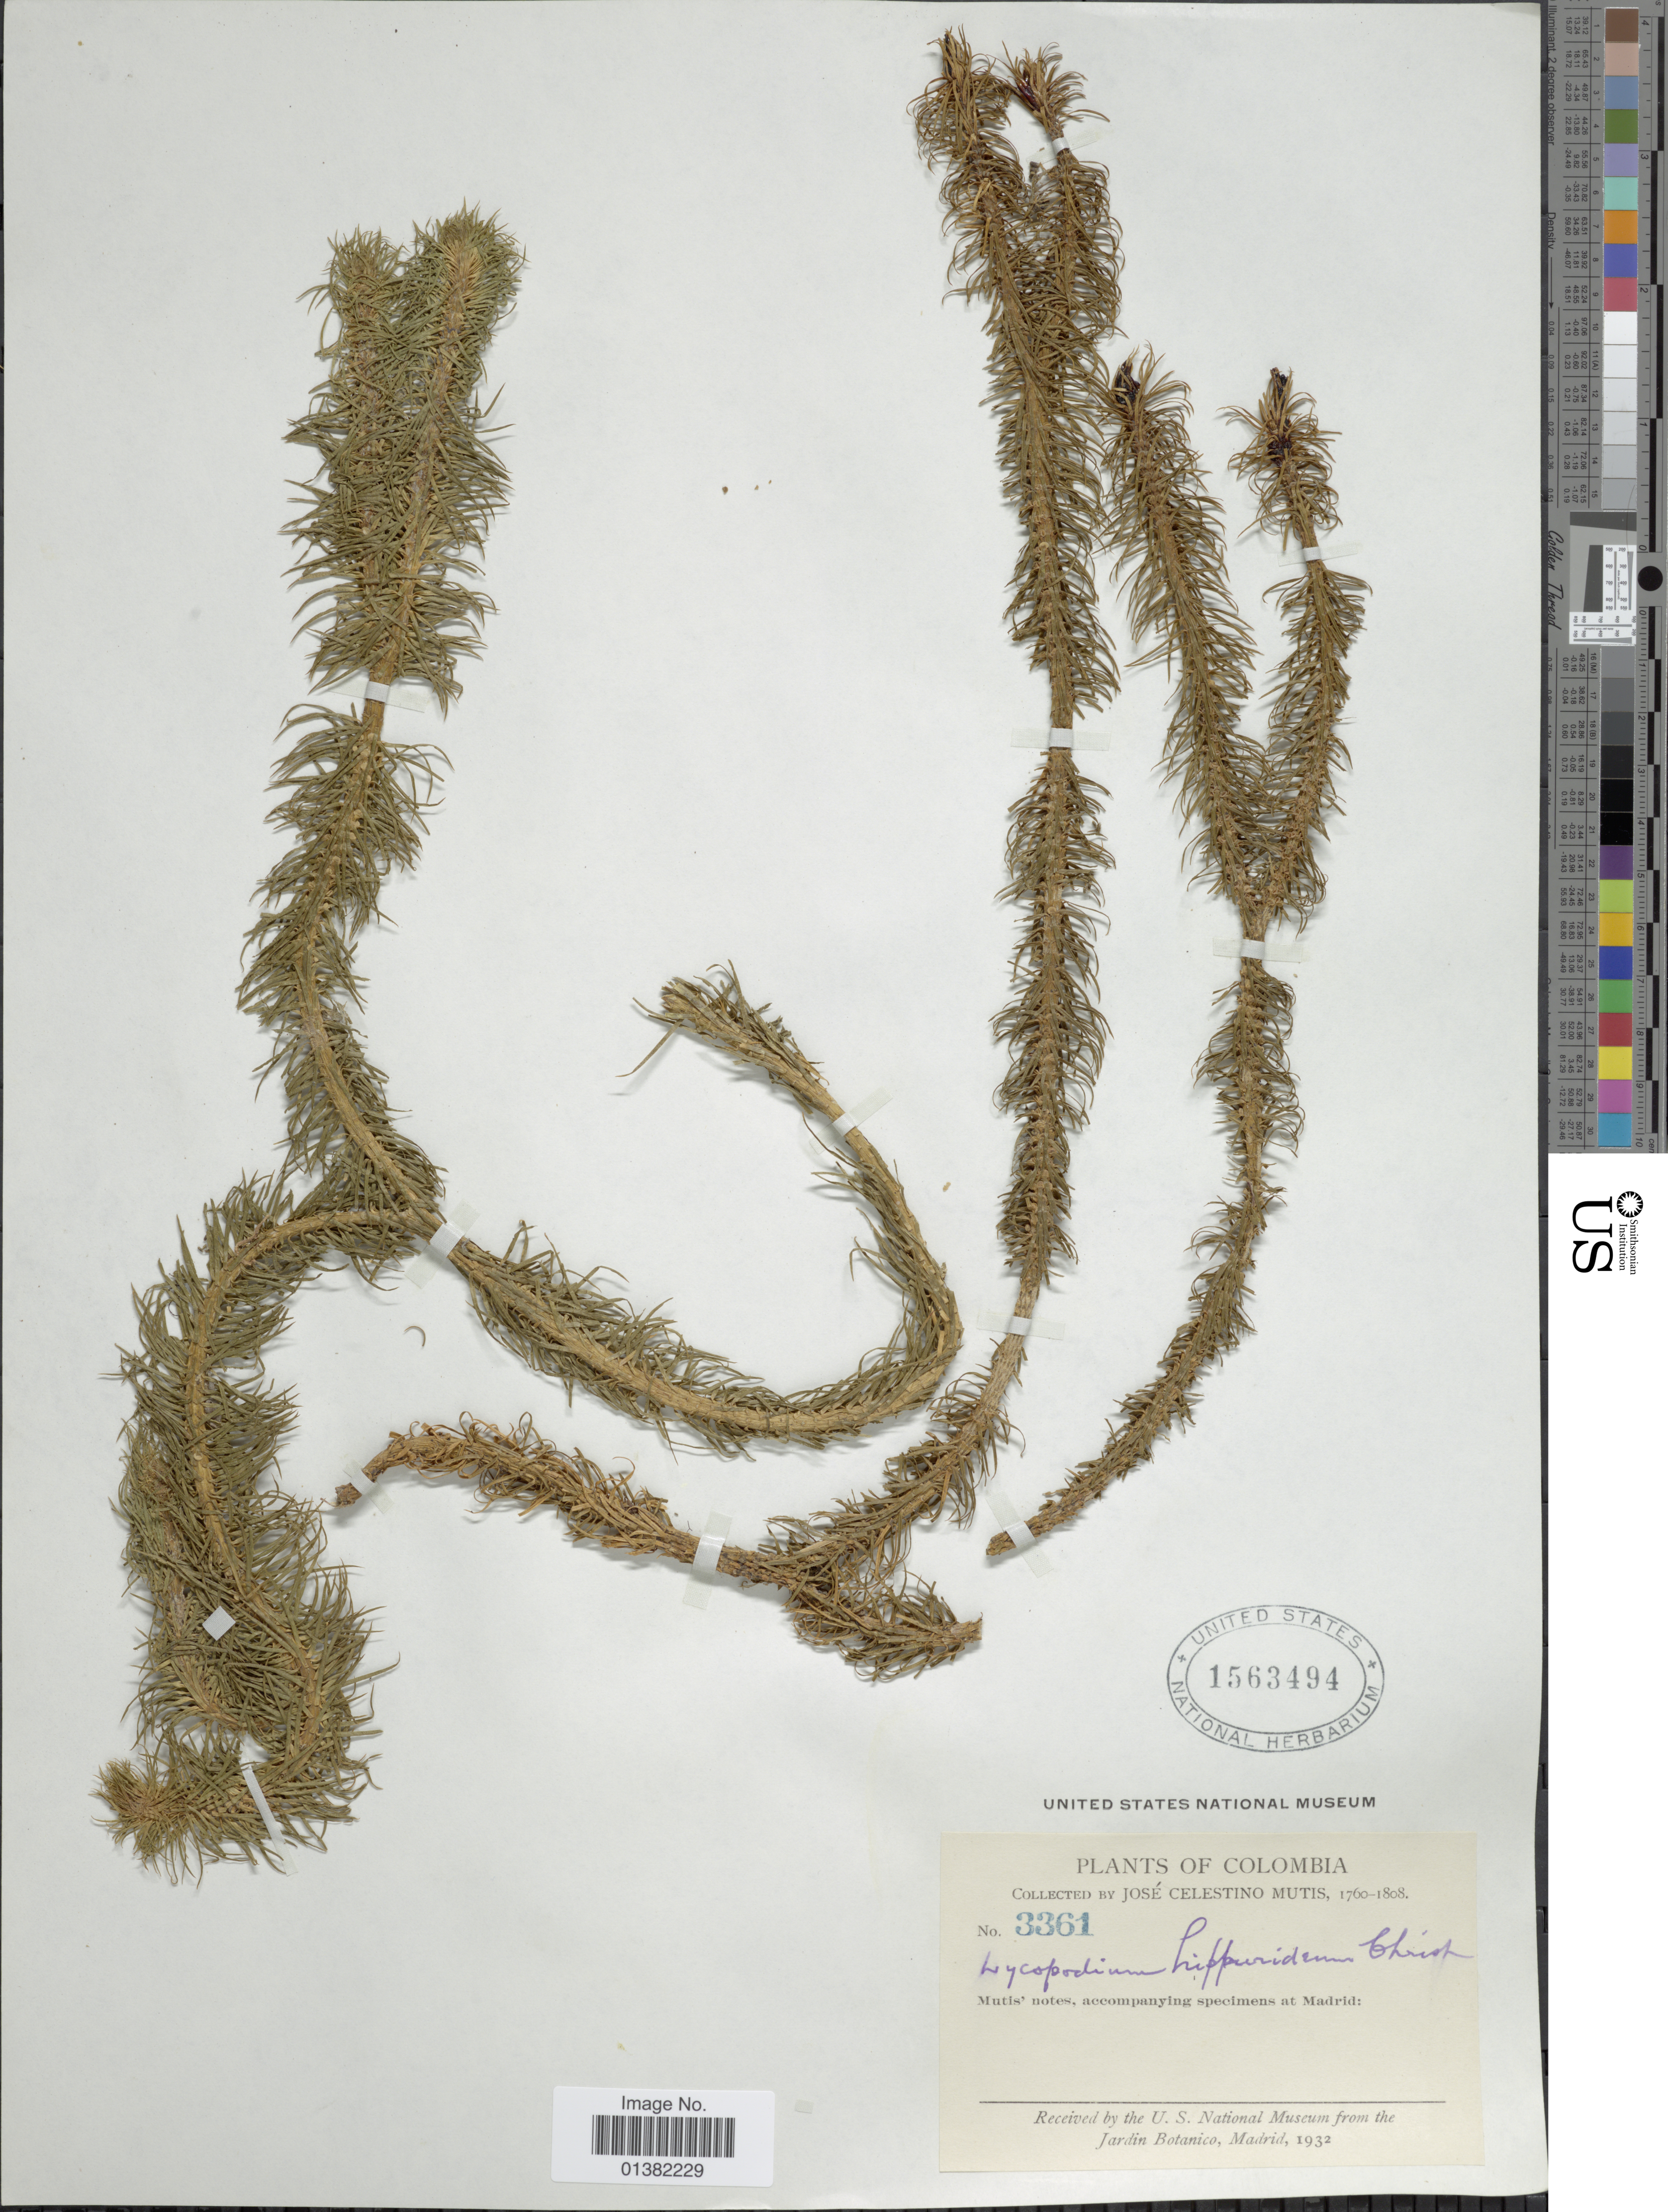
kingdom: Plantae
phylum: Tracheophyta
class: Lycopodiopsida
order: Lycopodiales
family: Lycopodiaceae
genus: Phlegmariurus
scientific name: Phlegmariurus hippurideus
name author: (Christ) B. Øllg.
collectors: J. C. B. Mutis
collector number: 3361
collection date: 1760/1808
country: Colombia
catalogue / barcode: US 1563494